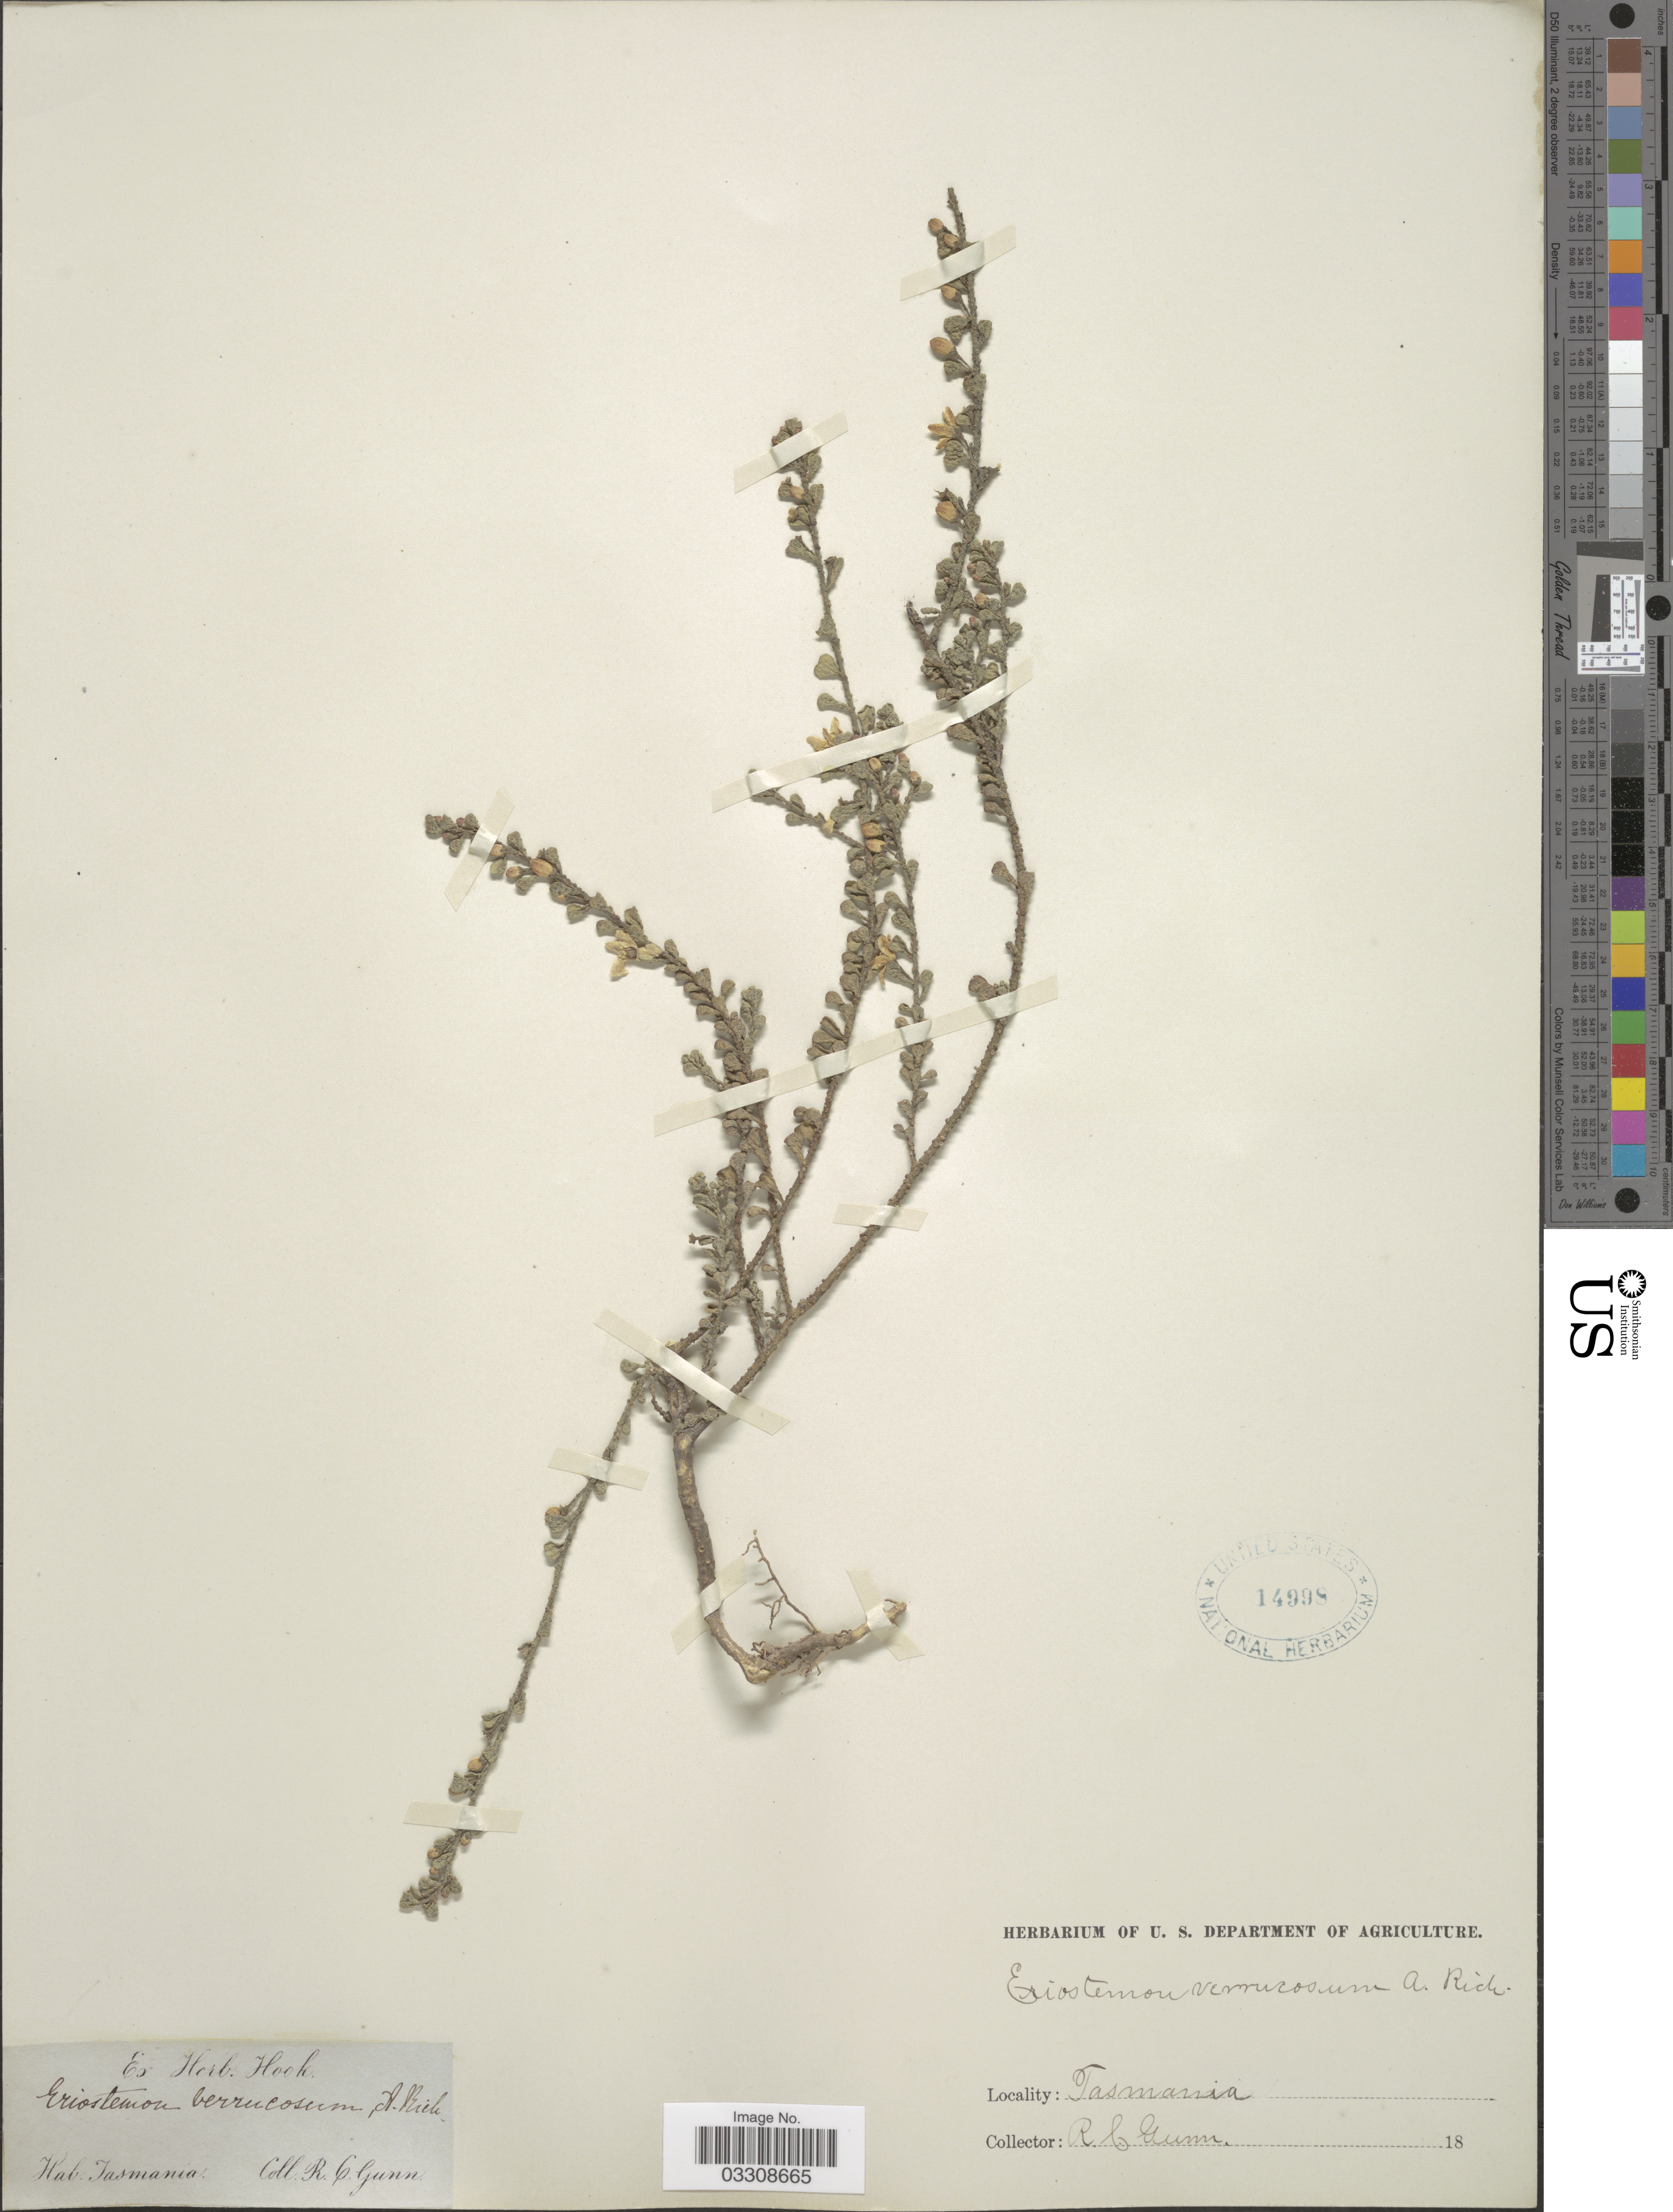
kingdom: Plantae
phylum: Tracheophyta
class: Magnoliopsida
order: Sapindales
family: Rutaceae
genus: Eriostemon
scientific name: Eriostemon verrucosus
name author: A. Rich.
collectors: R. Gunn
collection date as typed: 18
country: Australia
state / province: Tasmania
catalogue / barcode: US 14998